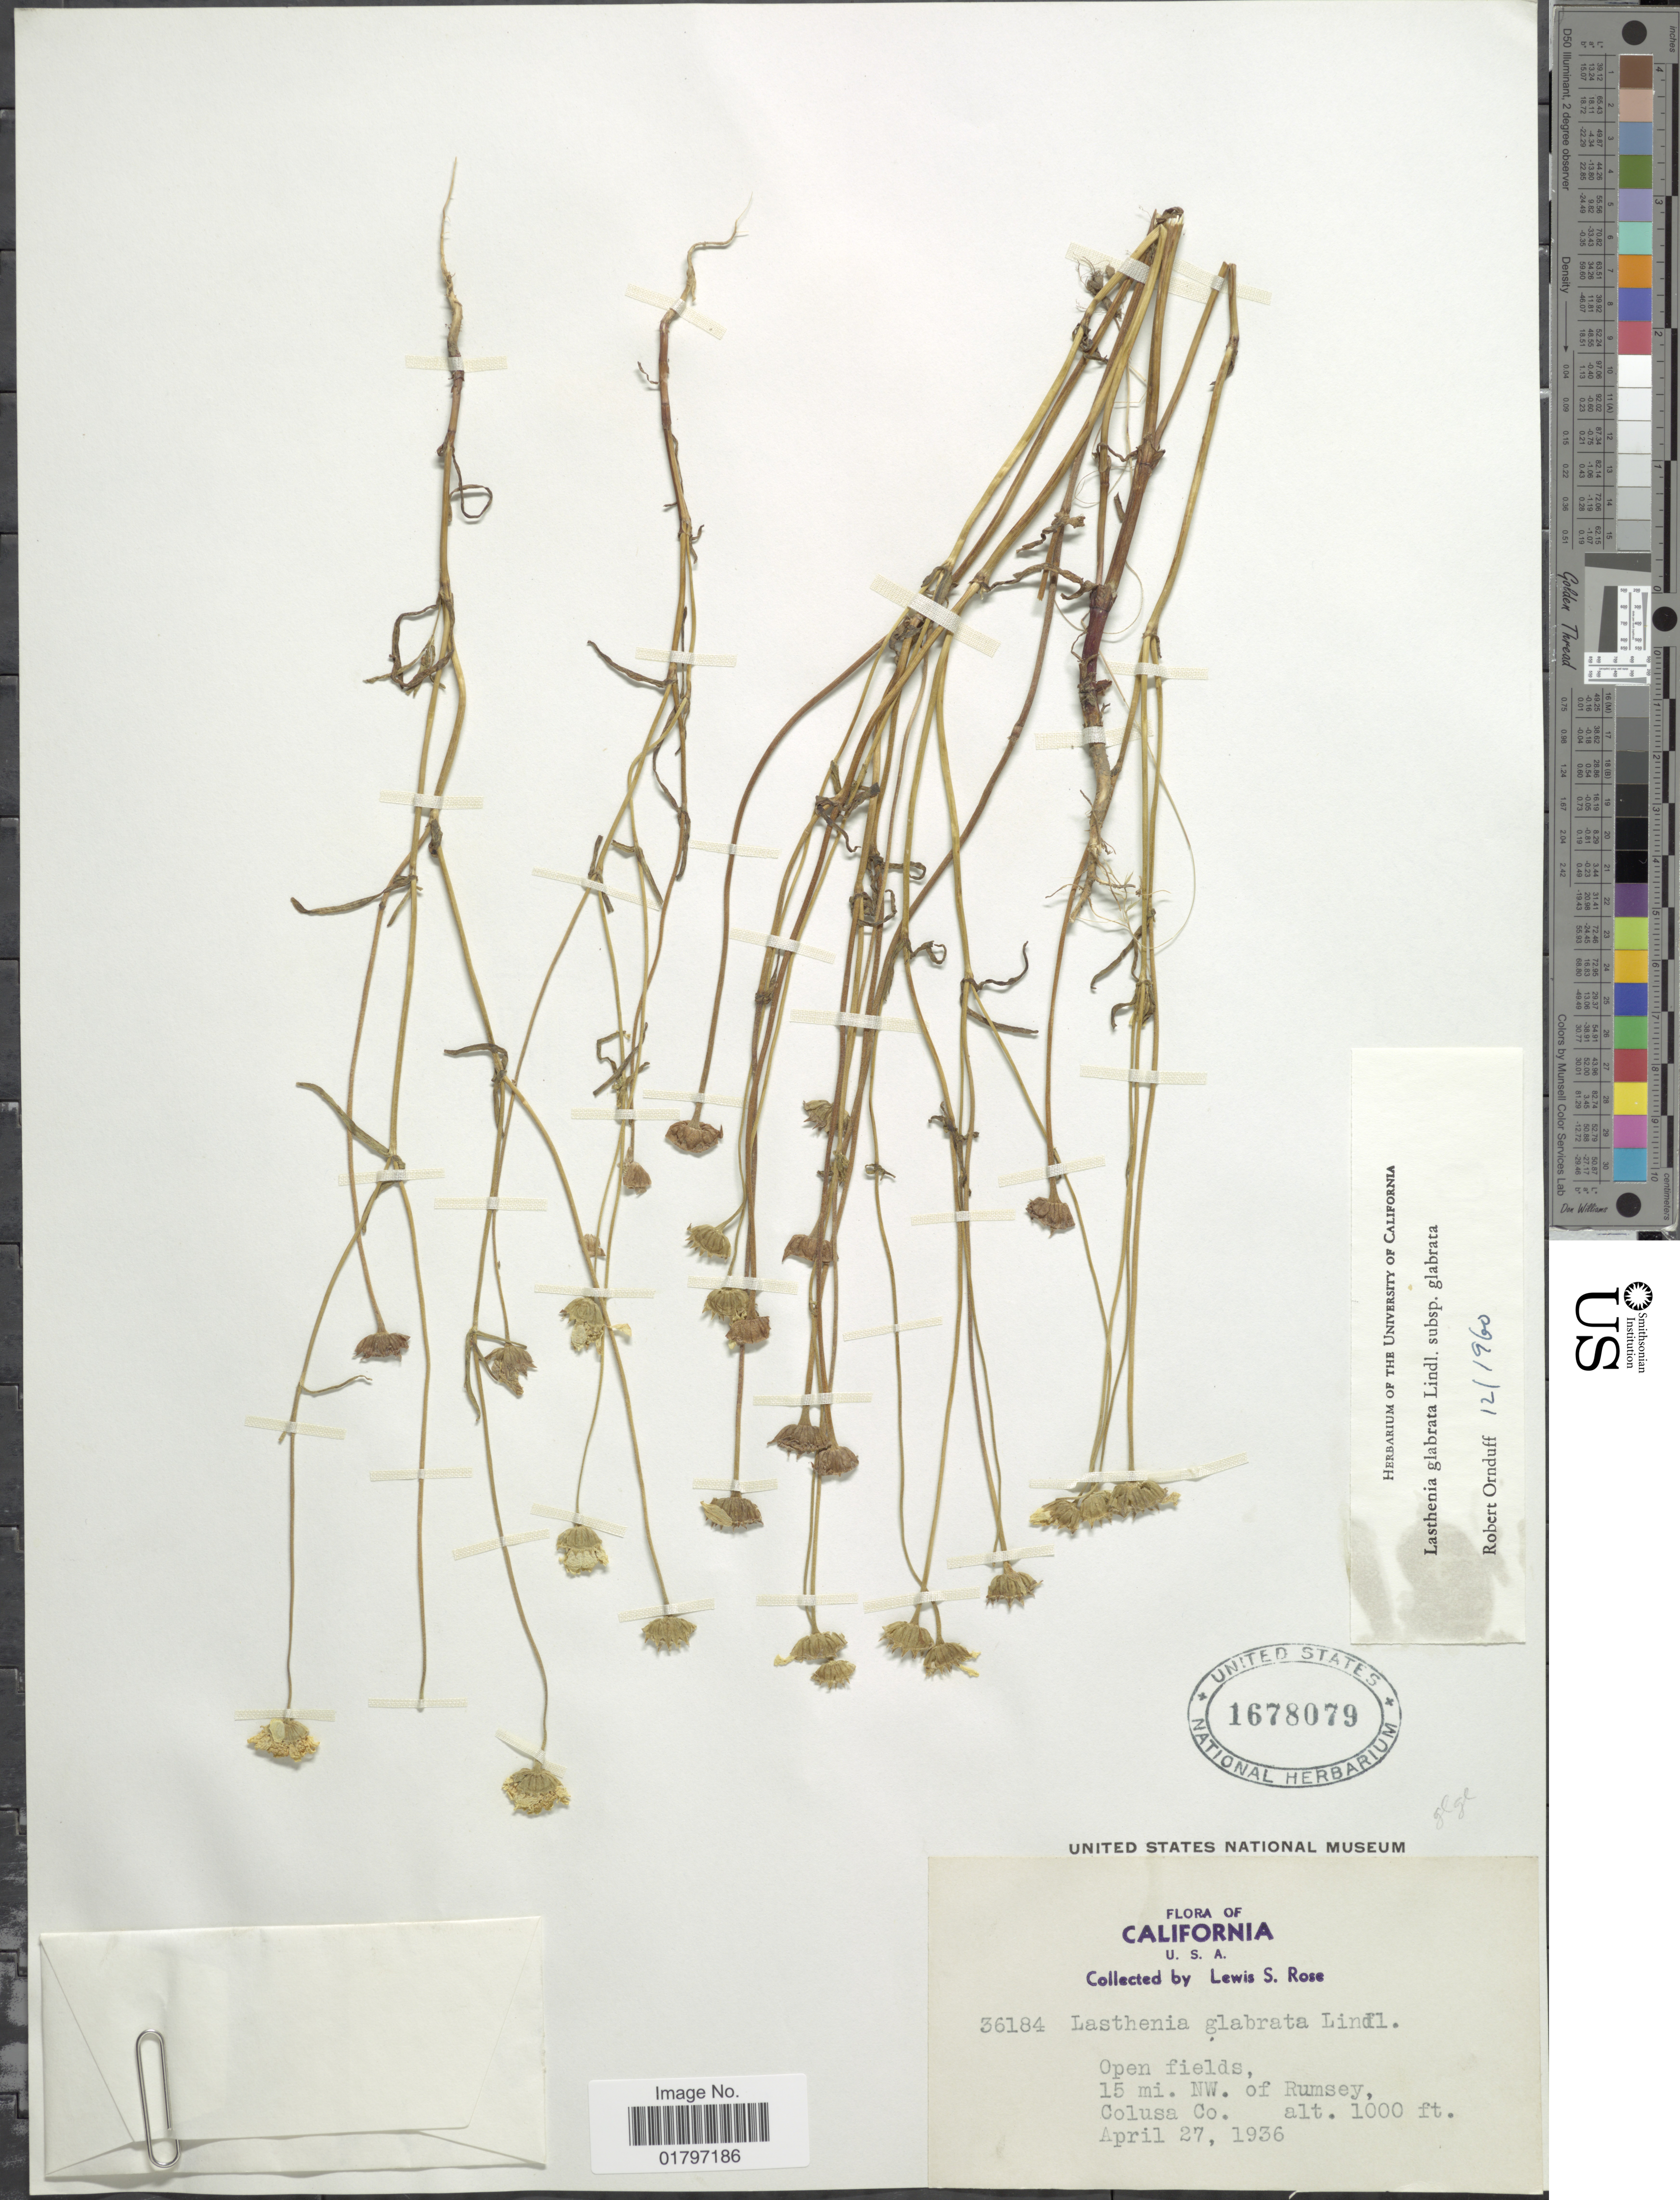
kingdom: Plantae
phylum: Tracheophyta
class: Magnoliopsida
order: Asterales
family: Asteraceae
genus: Lasthenia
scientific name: Lasthenia glabrata subsp. glabrata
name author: Lindl.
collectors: L. S. Rose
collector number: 36184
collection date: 1936-04-27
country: United States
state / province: California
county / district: Colusa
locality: Open fields, 15 mi. NW. of Rumsey. Colusa Co.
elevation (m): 305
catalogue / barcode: US 1678079